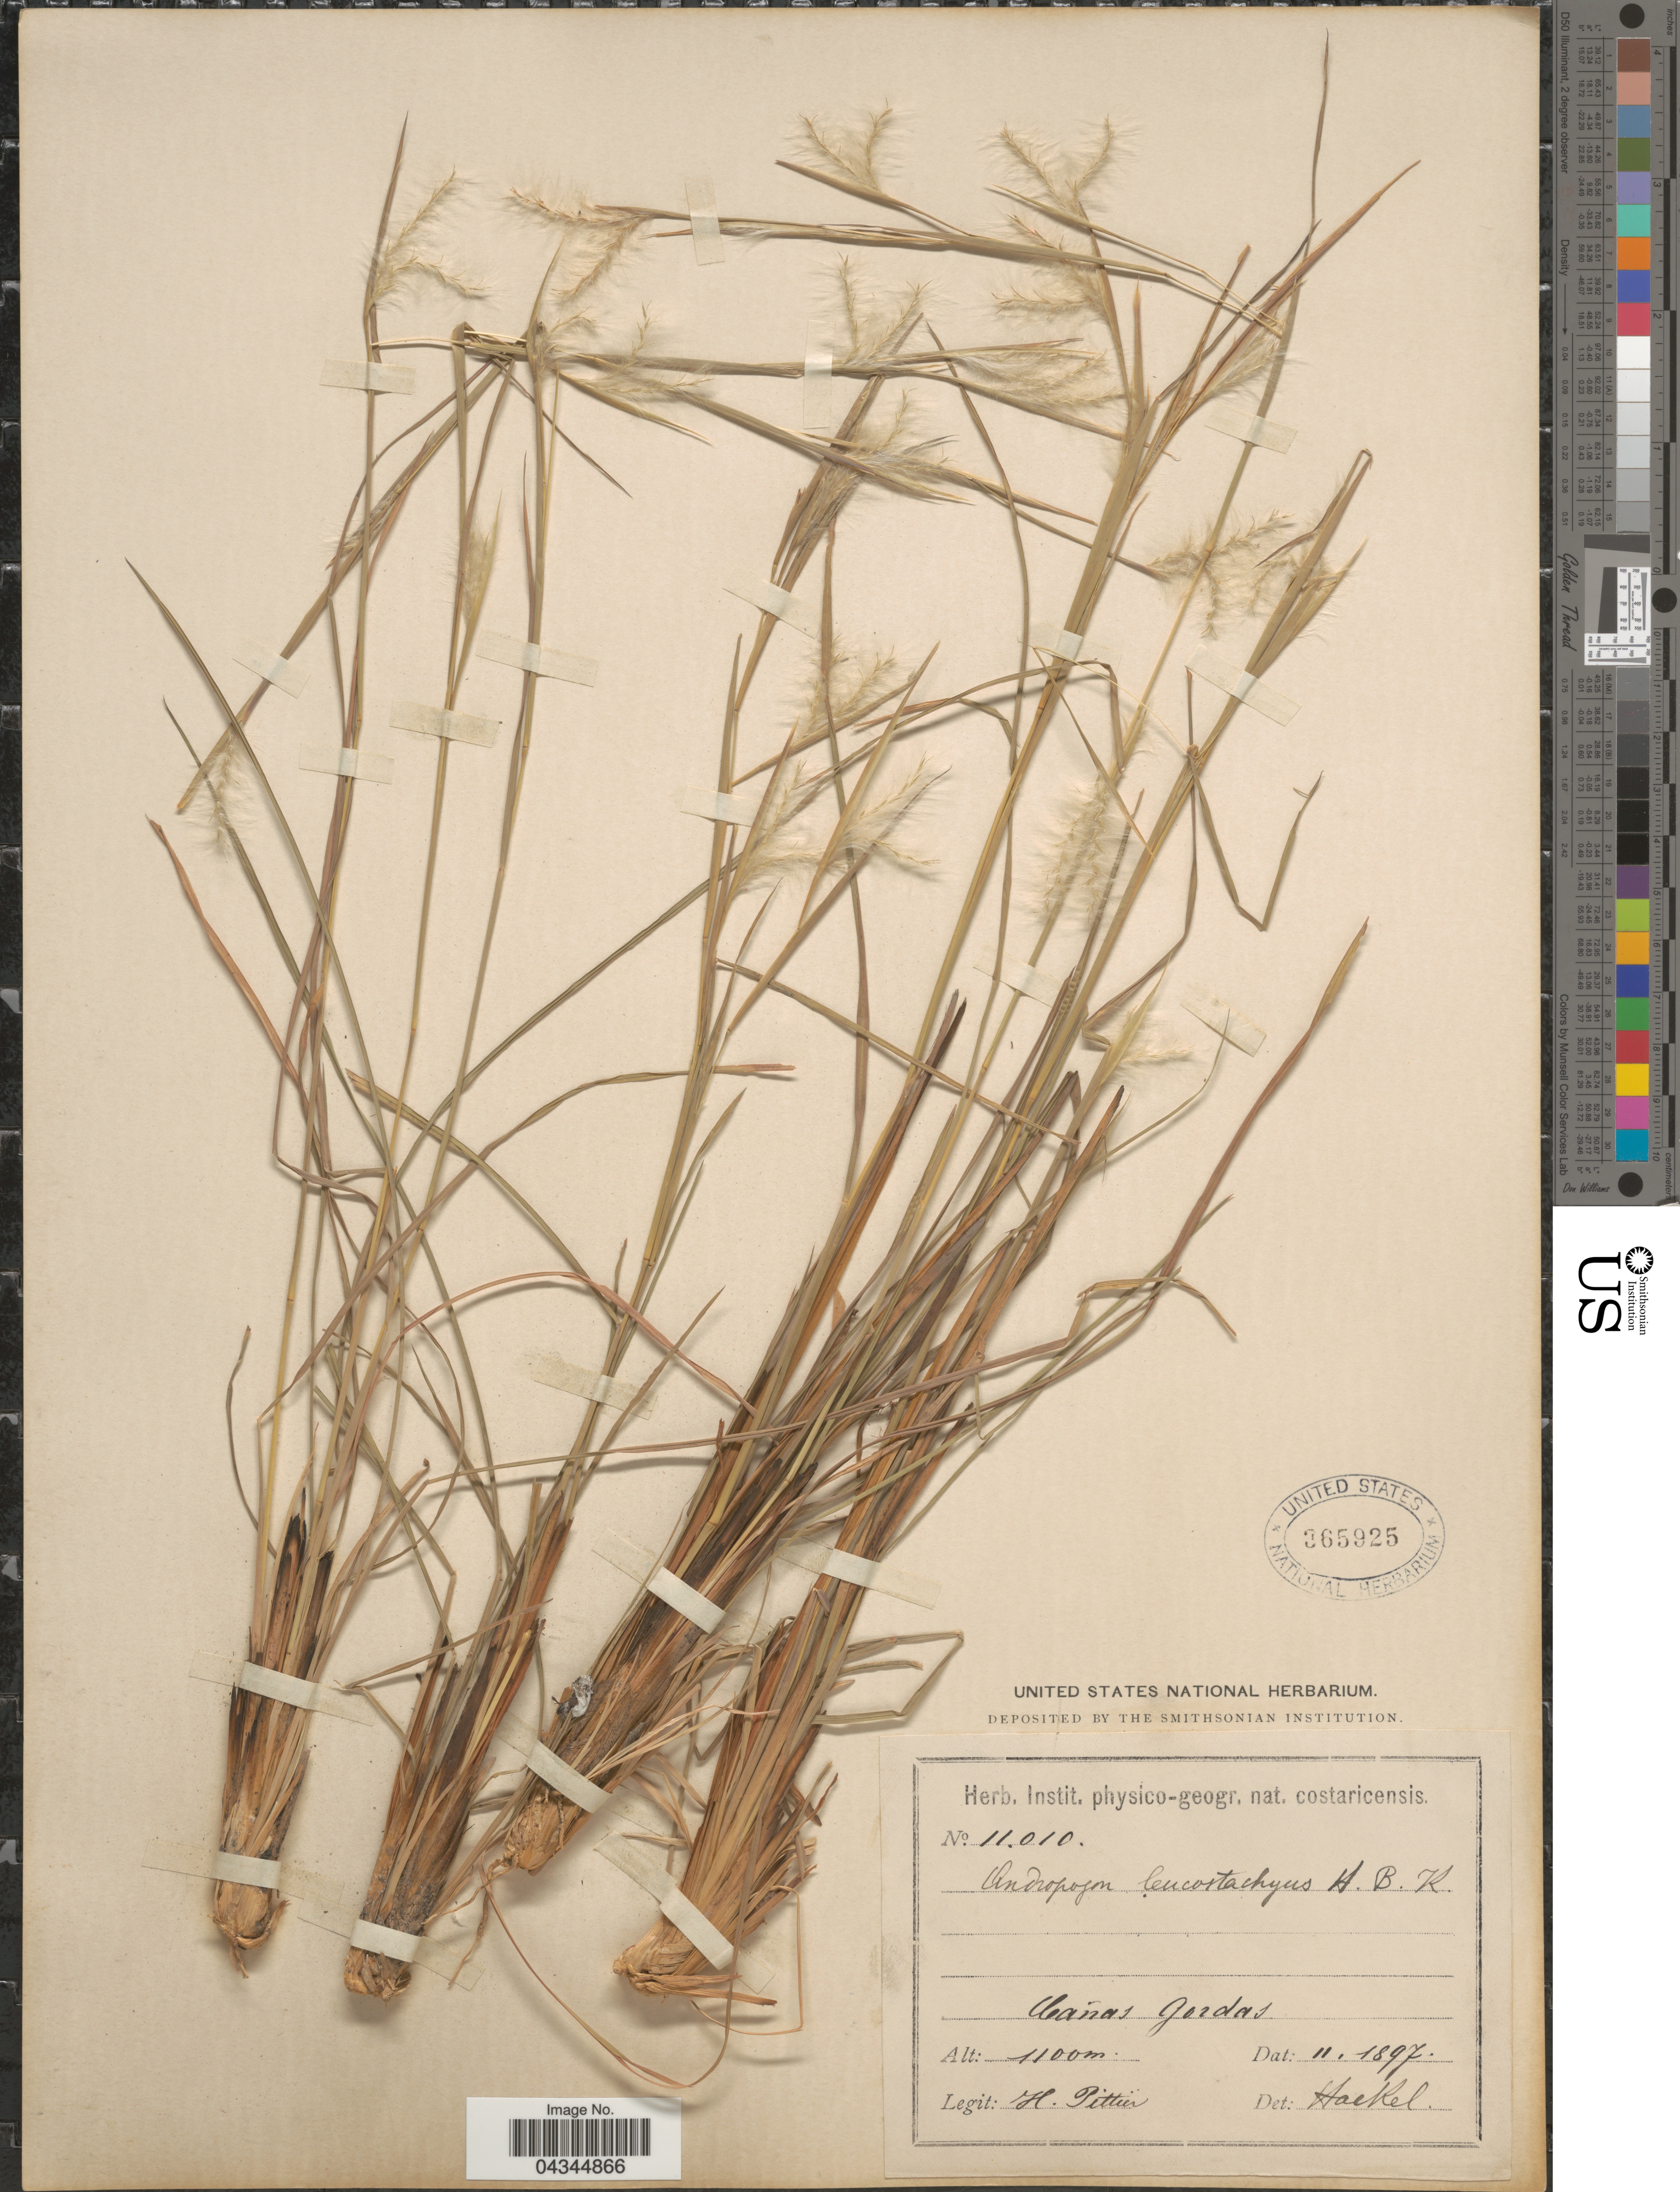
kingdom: Plantae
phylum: Tracheophyta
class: Liliopsida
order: Poales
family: Poaceae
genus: Andropogon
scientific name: Andropogon leucostachyus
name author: Kunth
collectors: H. F. Pittier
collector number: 11010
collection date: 1897-11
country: Costa Rica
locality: Caños Gordas.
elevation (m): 1100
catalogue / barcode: US 365925